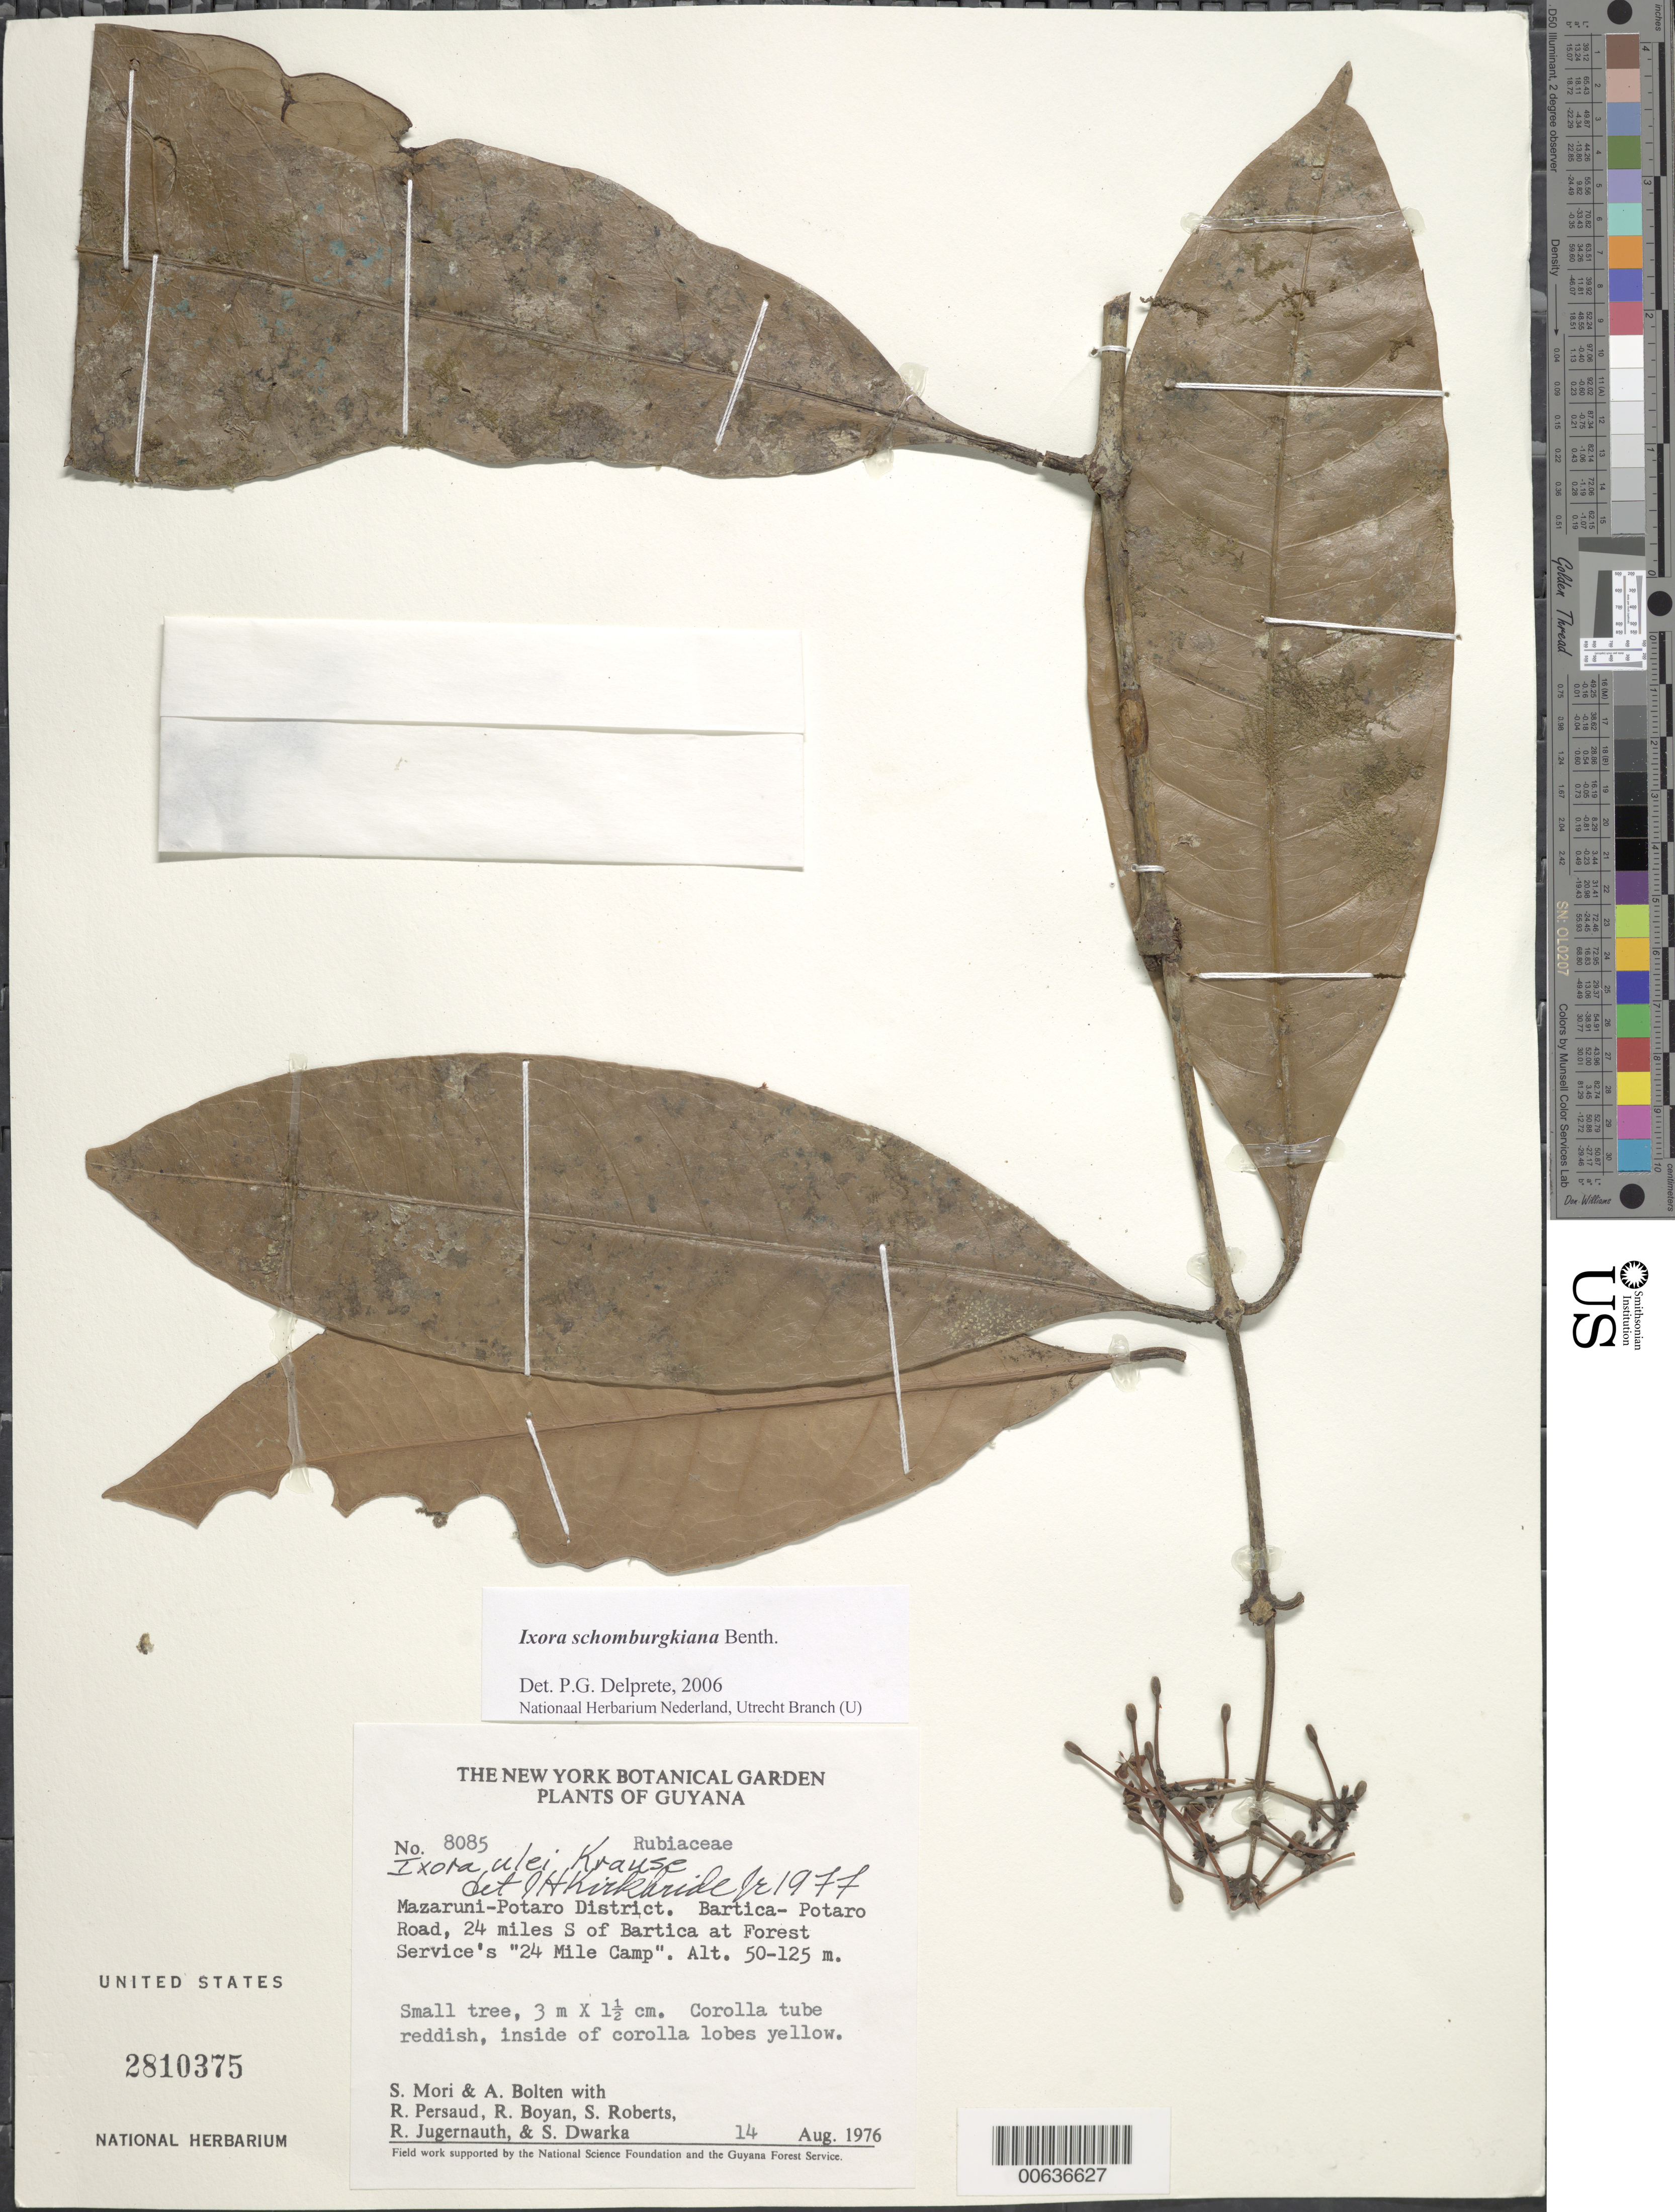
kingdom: Plantae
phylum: Tracheophyta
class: Magnoliopsida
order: Gentianales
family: Rubiaceae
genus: Ixora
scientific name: Ixora schomburgkiana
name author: Benth.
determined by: Delprete, P. G., Herb. de Guyane Cay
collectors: S. Mori, A. Bolten, R. Persaud, R. Boyan, S. Roberts, R. Jugernauth & S. Dwarka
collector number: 8085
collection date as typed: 14-Aug-76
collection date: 1976-08-14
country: Guyana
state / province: Cuyuni-Mazaruni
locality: Bartica-Potaro Road, 24 mi. S of Bartica at Forest service "24 Mile Camp"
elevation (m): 50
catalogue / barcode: US 2810375